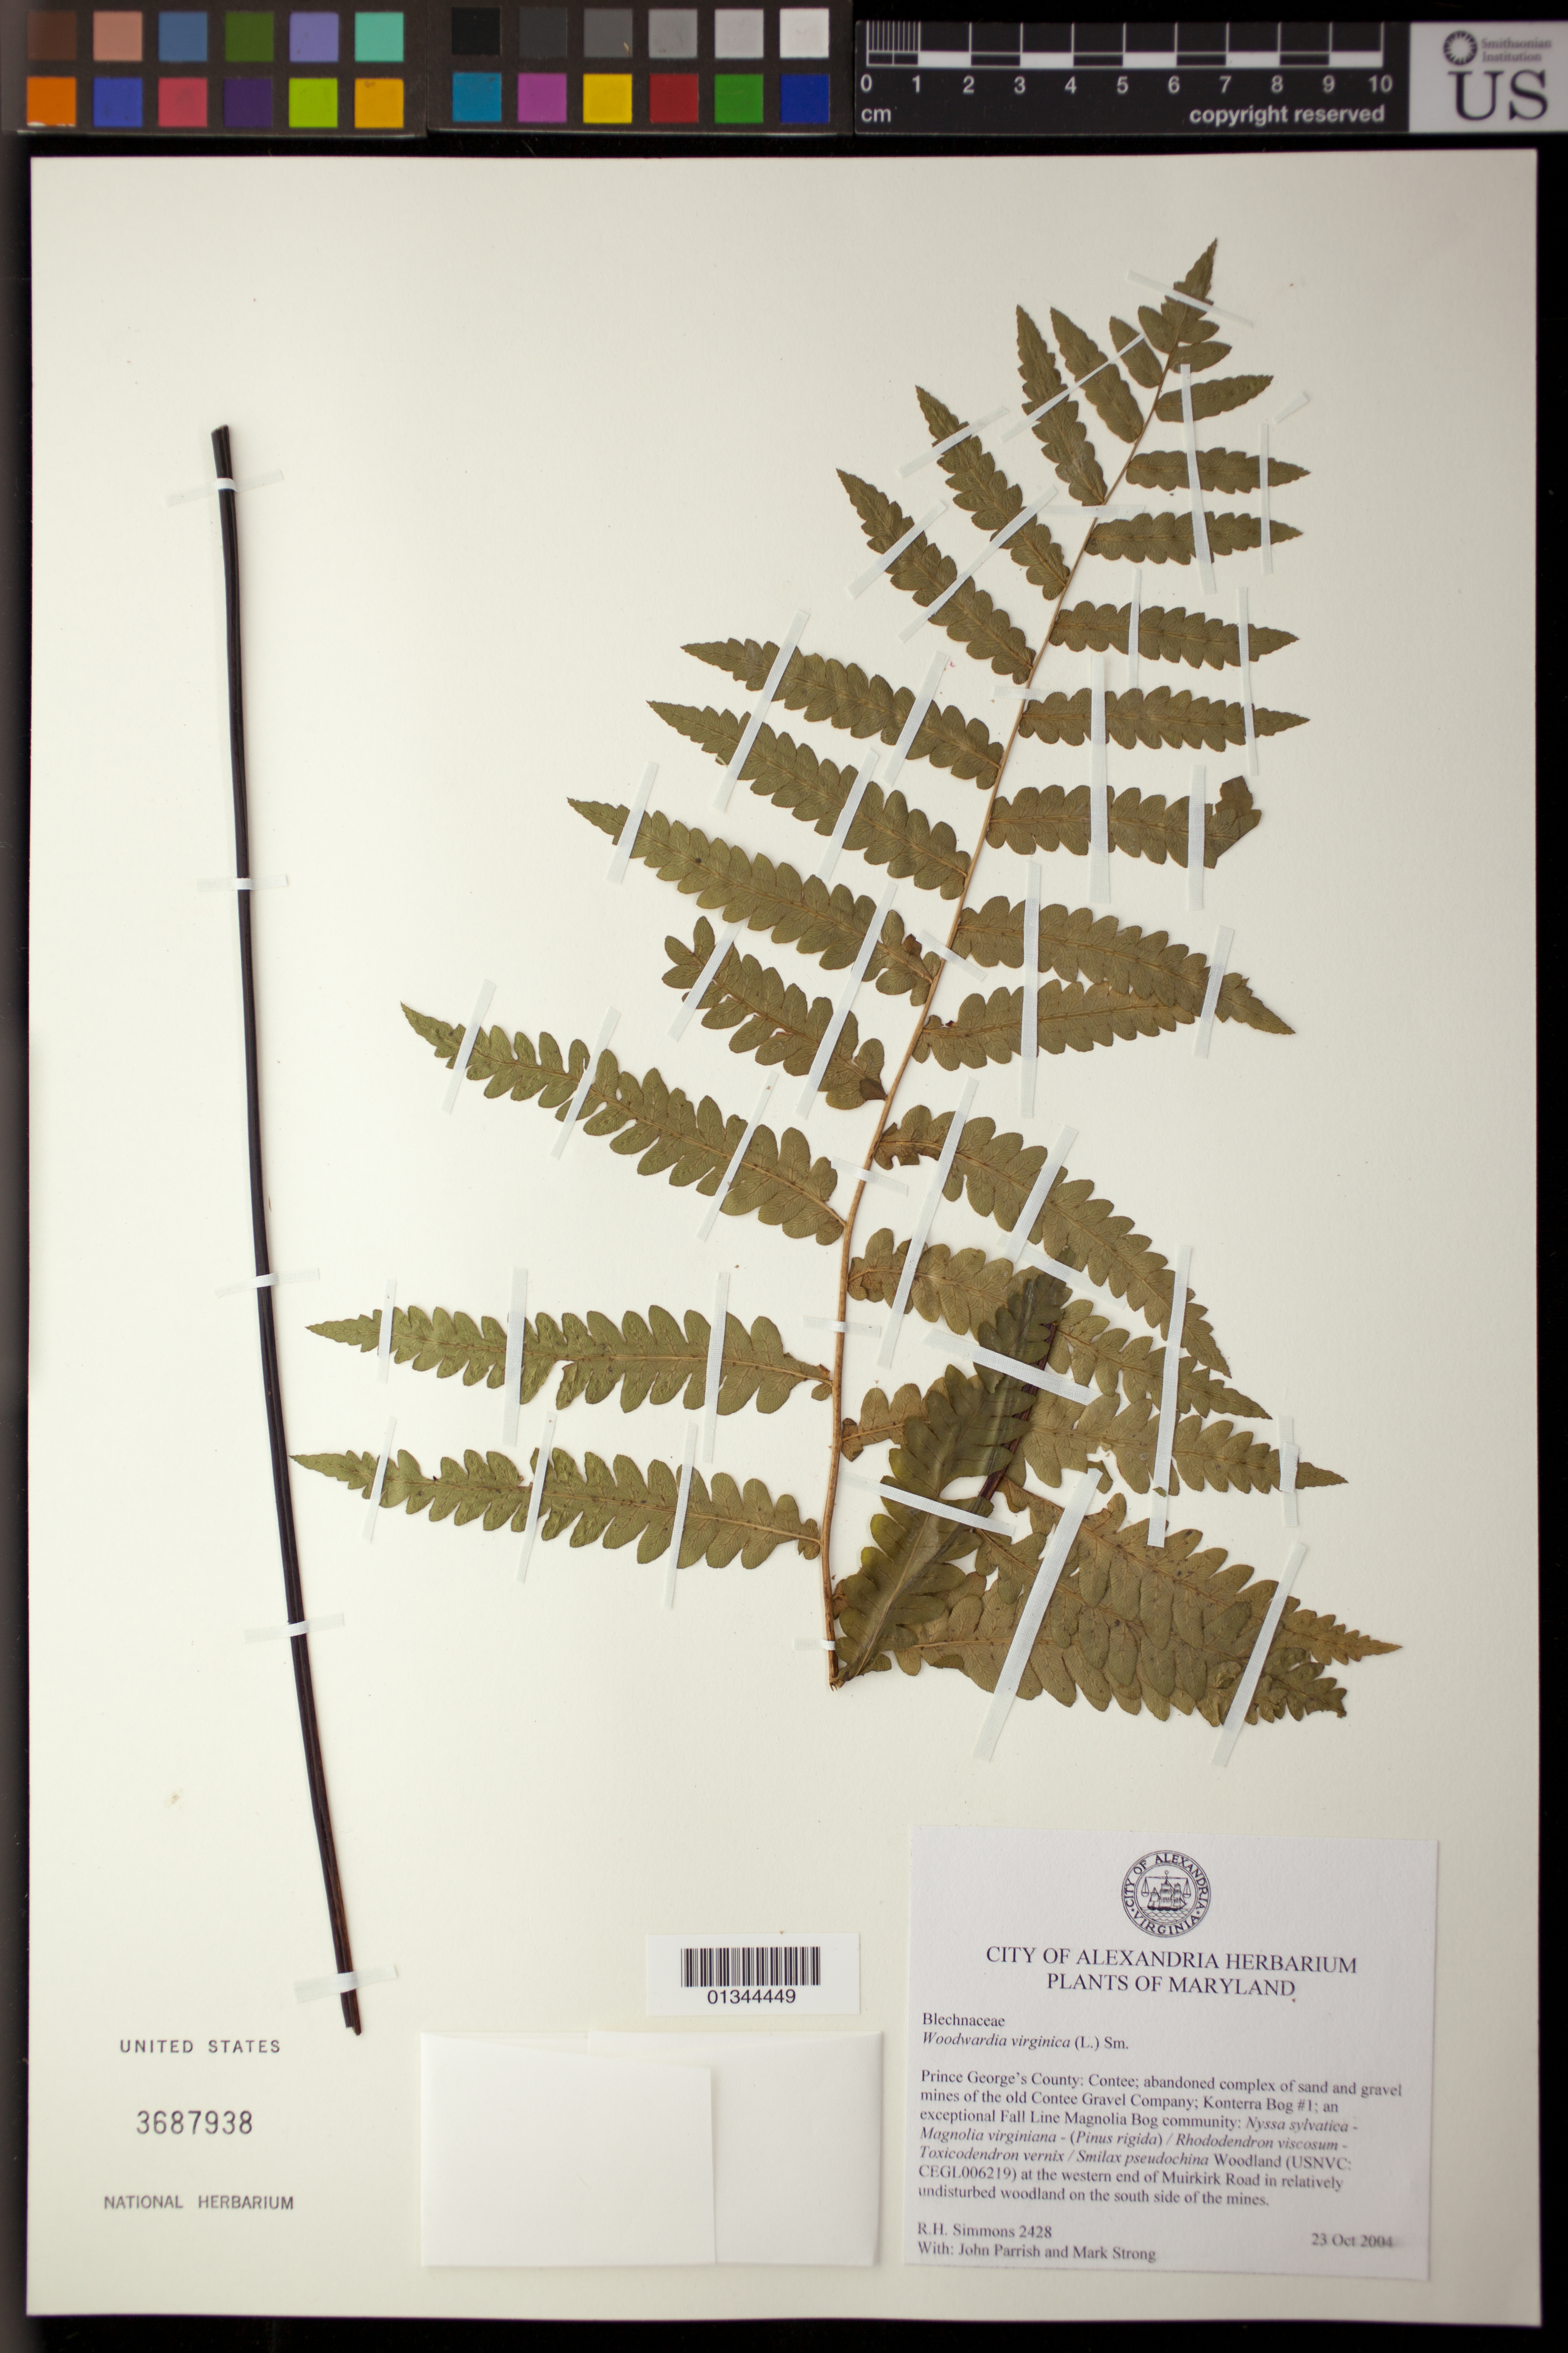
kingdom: Plantae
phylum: Tracheophyta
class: Polypodiopsida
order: Polypodiales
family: Blechnaceae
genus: Woodwardia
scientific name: Woodwardia virginica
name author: (L.) R.M. Sm.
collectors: R. H. Simmons, J. Parrish & M. T. Strong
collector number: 2428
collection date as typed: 23 Oct 2004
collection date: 2004-10-23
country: United States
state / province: Maryland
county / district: Prince George's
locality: Contee, abandoned complex of sand and gravel mines of the old Contee Gravel Company, Konterra Bog #1, at the western end of Muirkirk Road in relatively undisturbed woodland on the south side of the mines.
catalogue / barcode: US 3687938